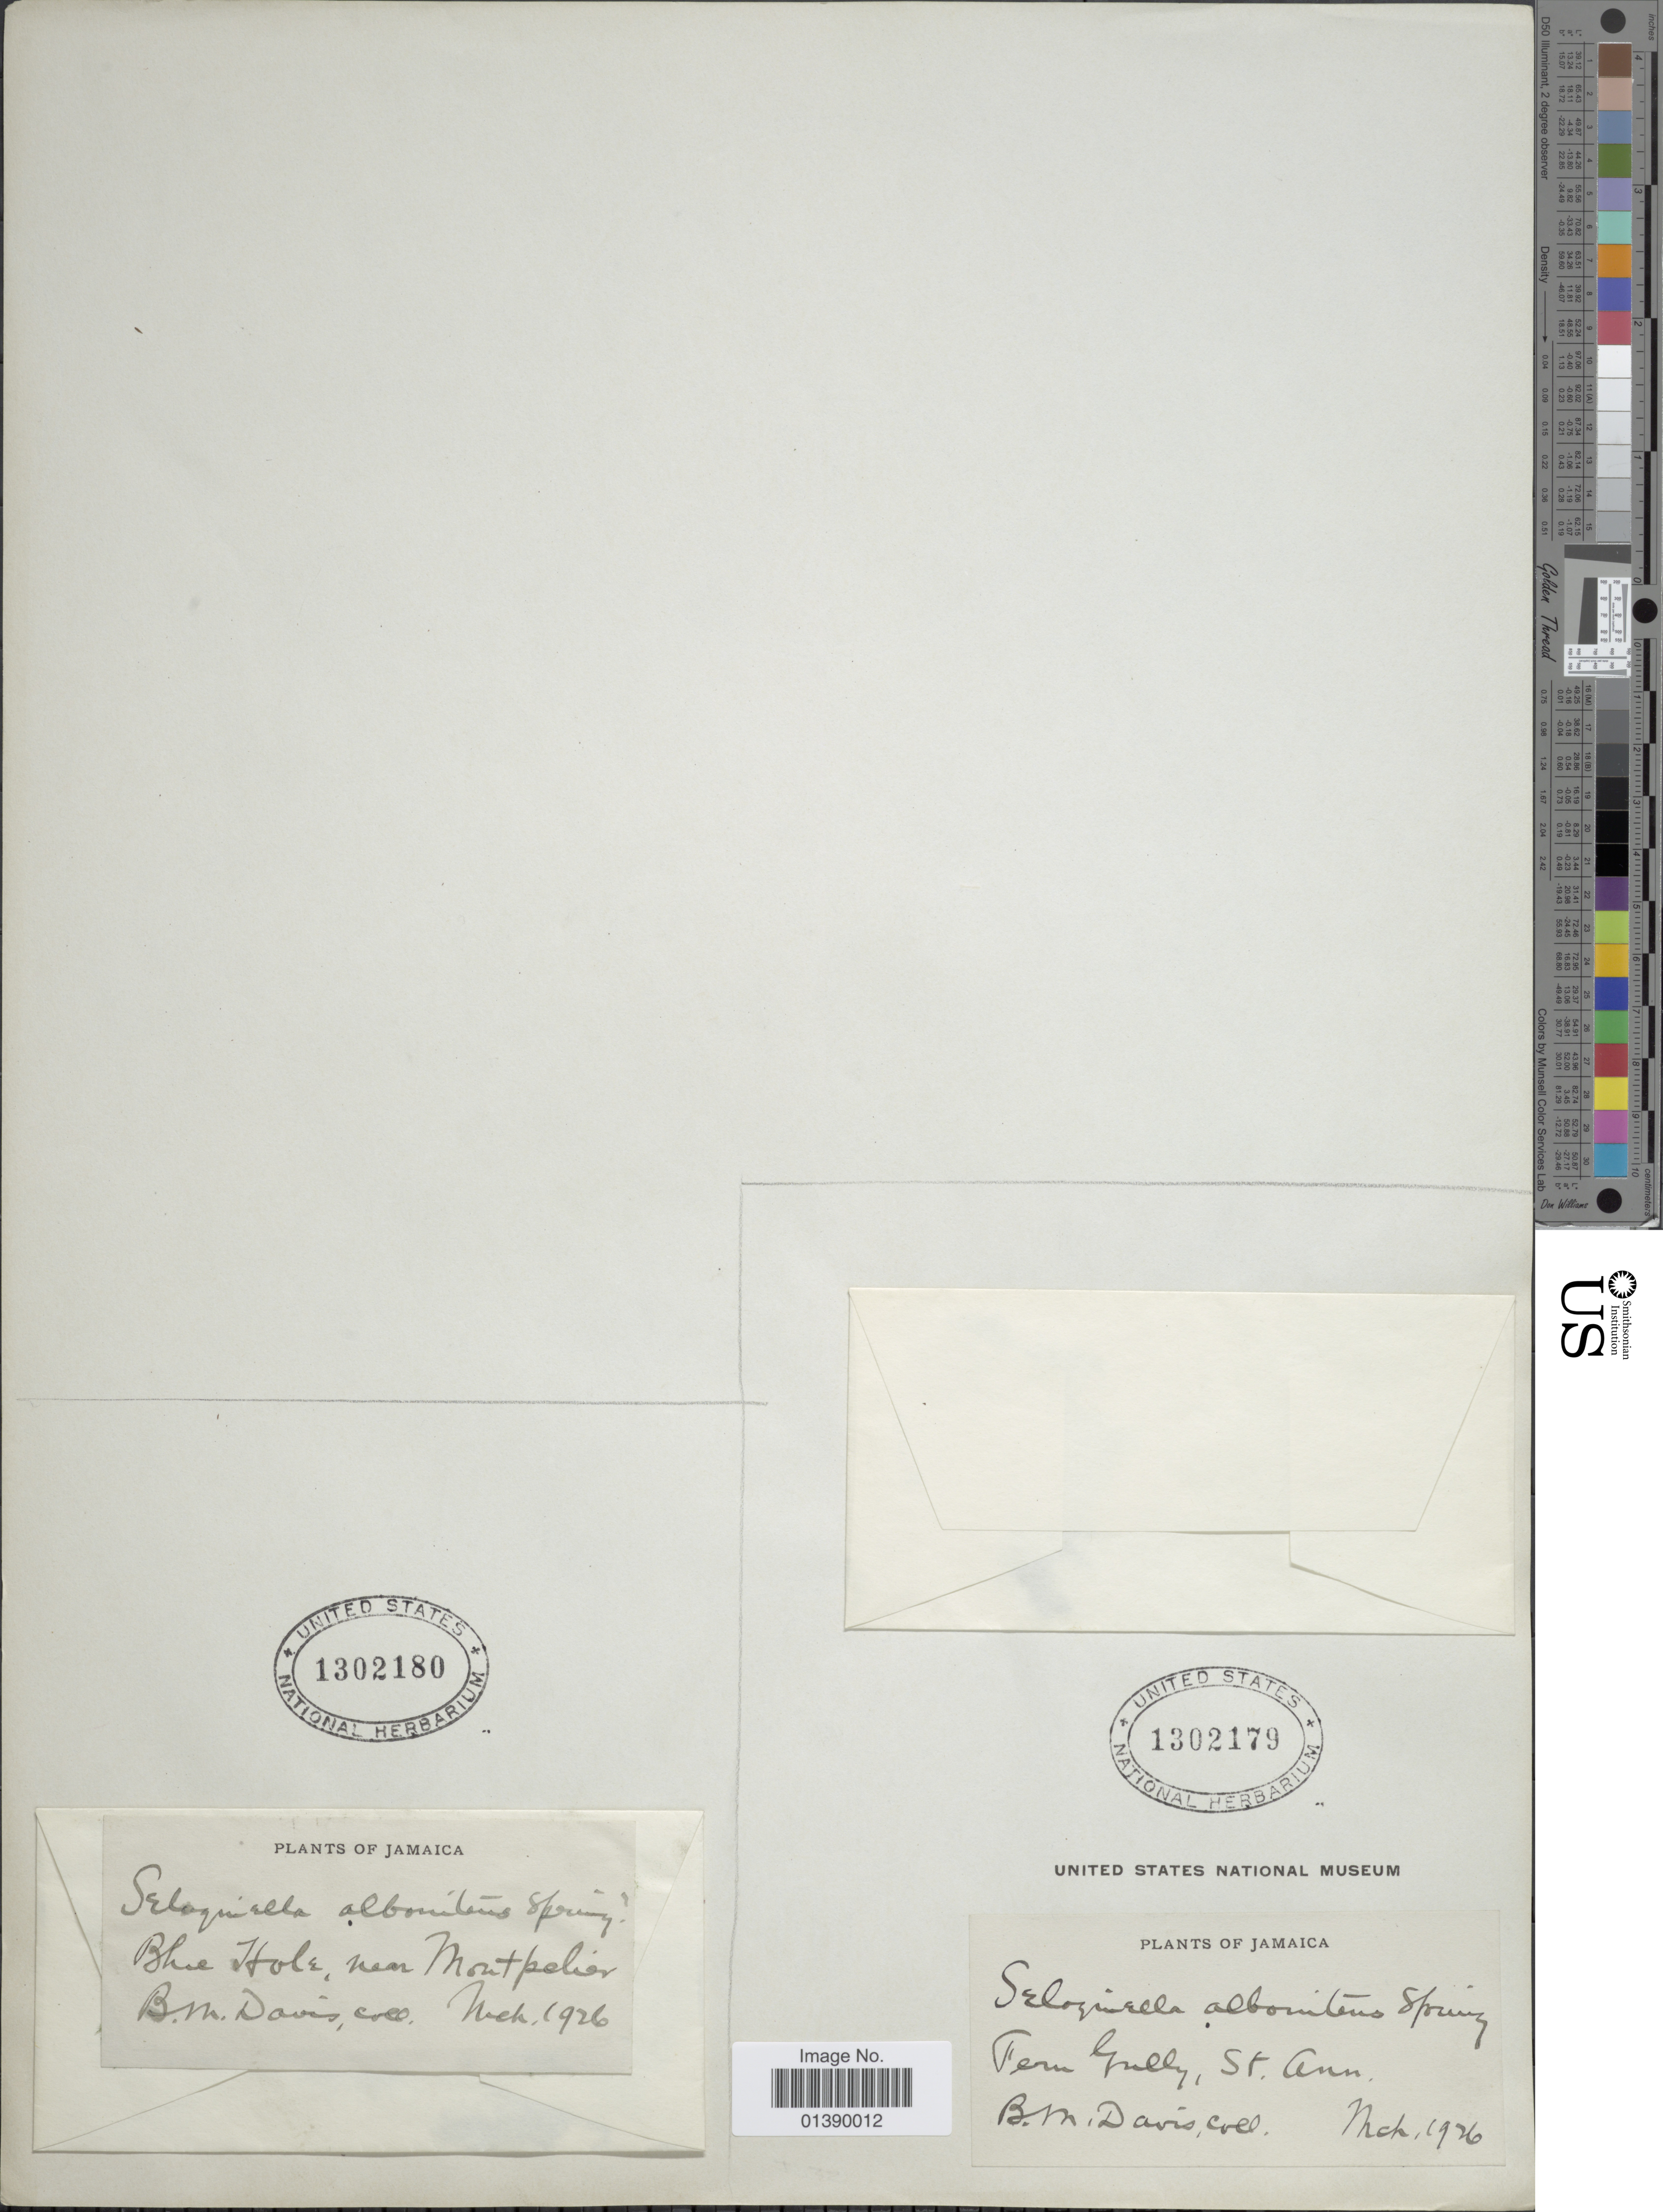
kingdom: Plantae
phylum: Tracheophyta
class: Lycopodiopsida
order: Selaginellales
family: Selaginellaceae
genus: Selaginella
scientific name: Selaginella tenella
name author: (P. Beauv.) Spring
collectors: B. Davis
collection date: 1926-03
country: Jamaica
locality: Blue Hole, near Montpelier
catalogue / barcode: US 1302180-2